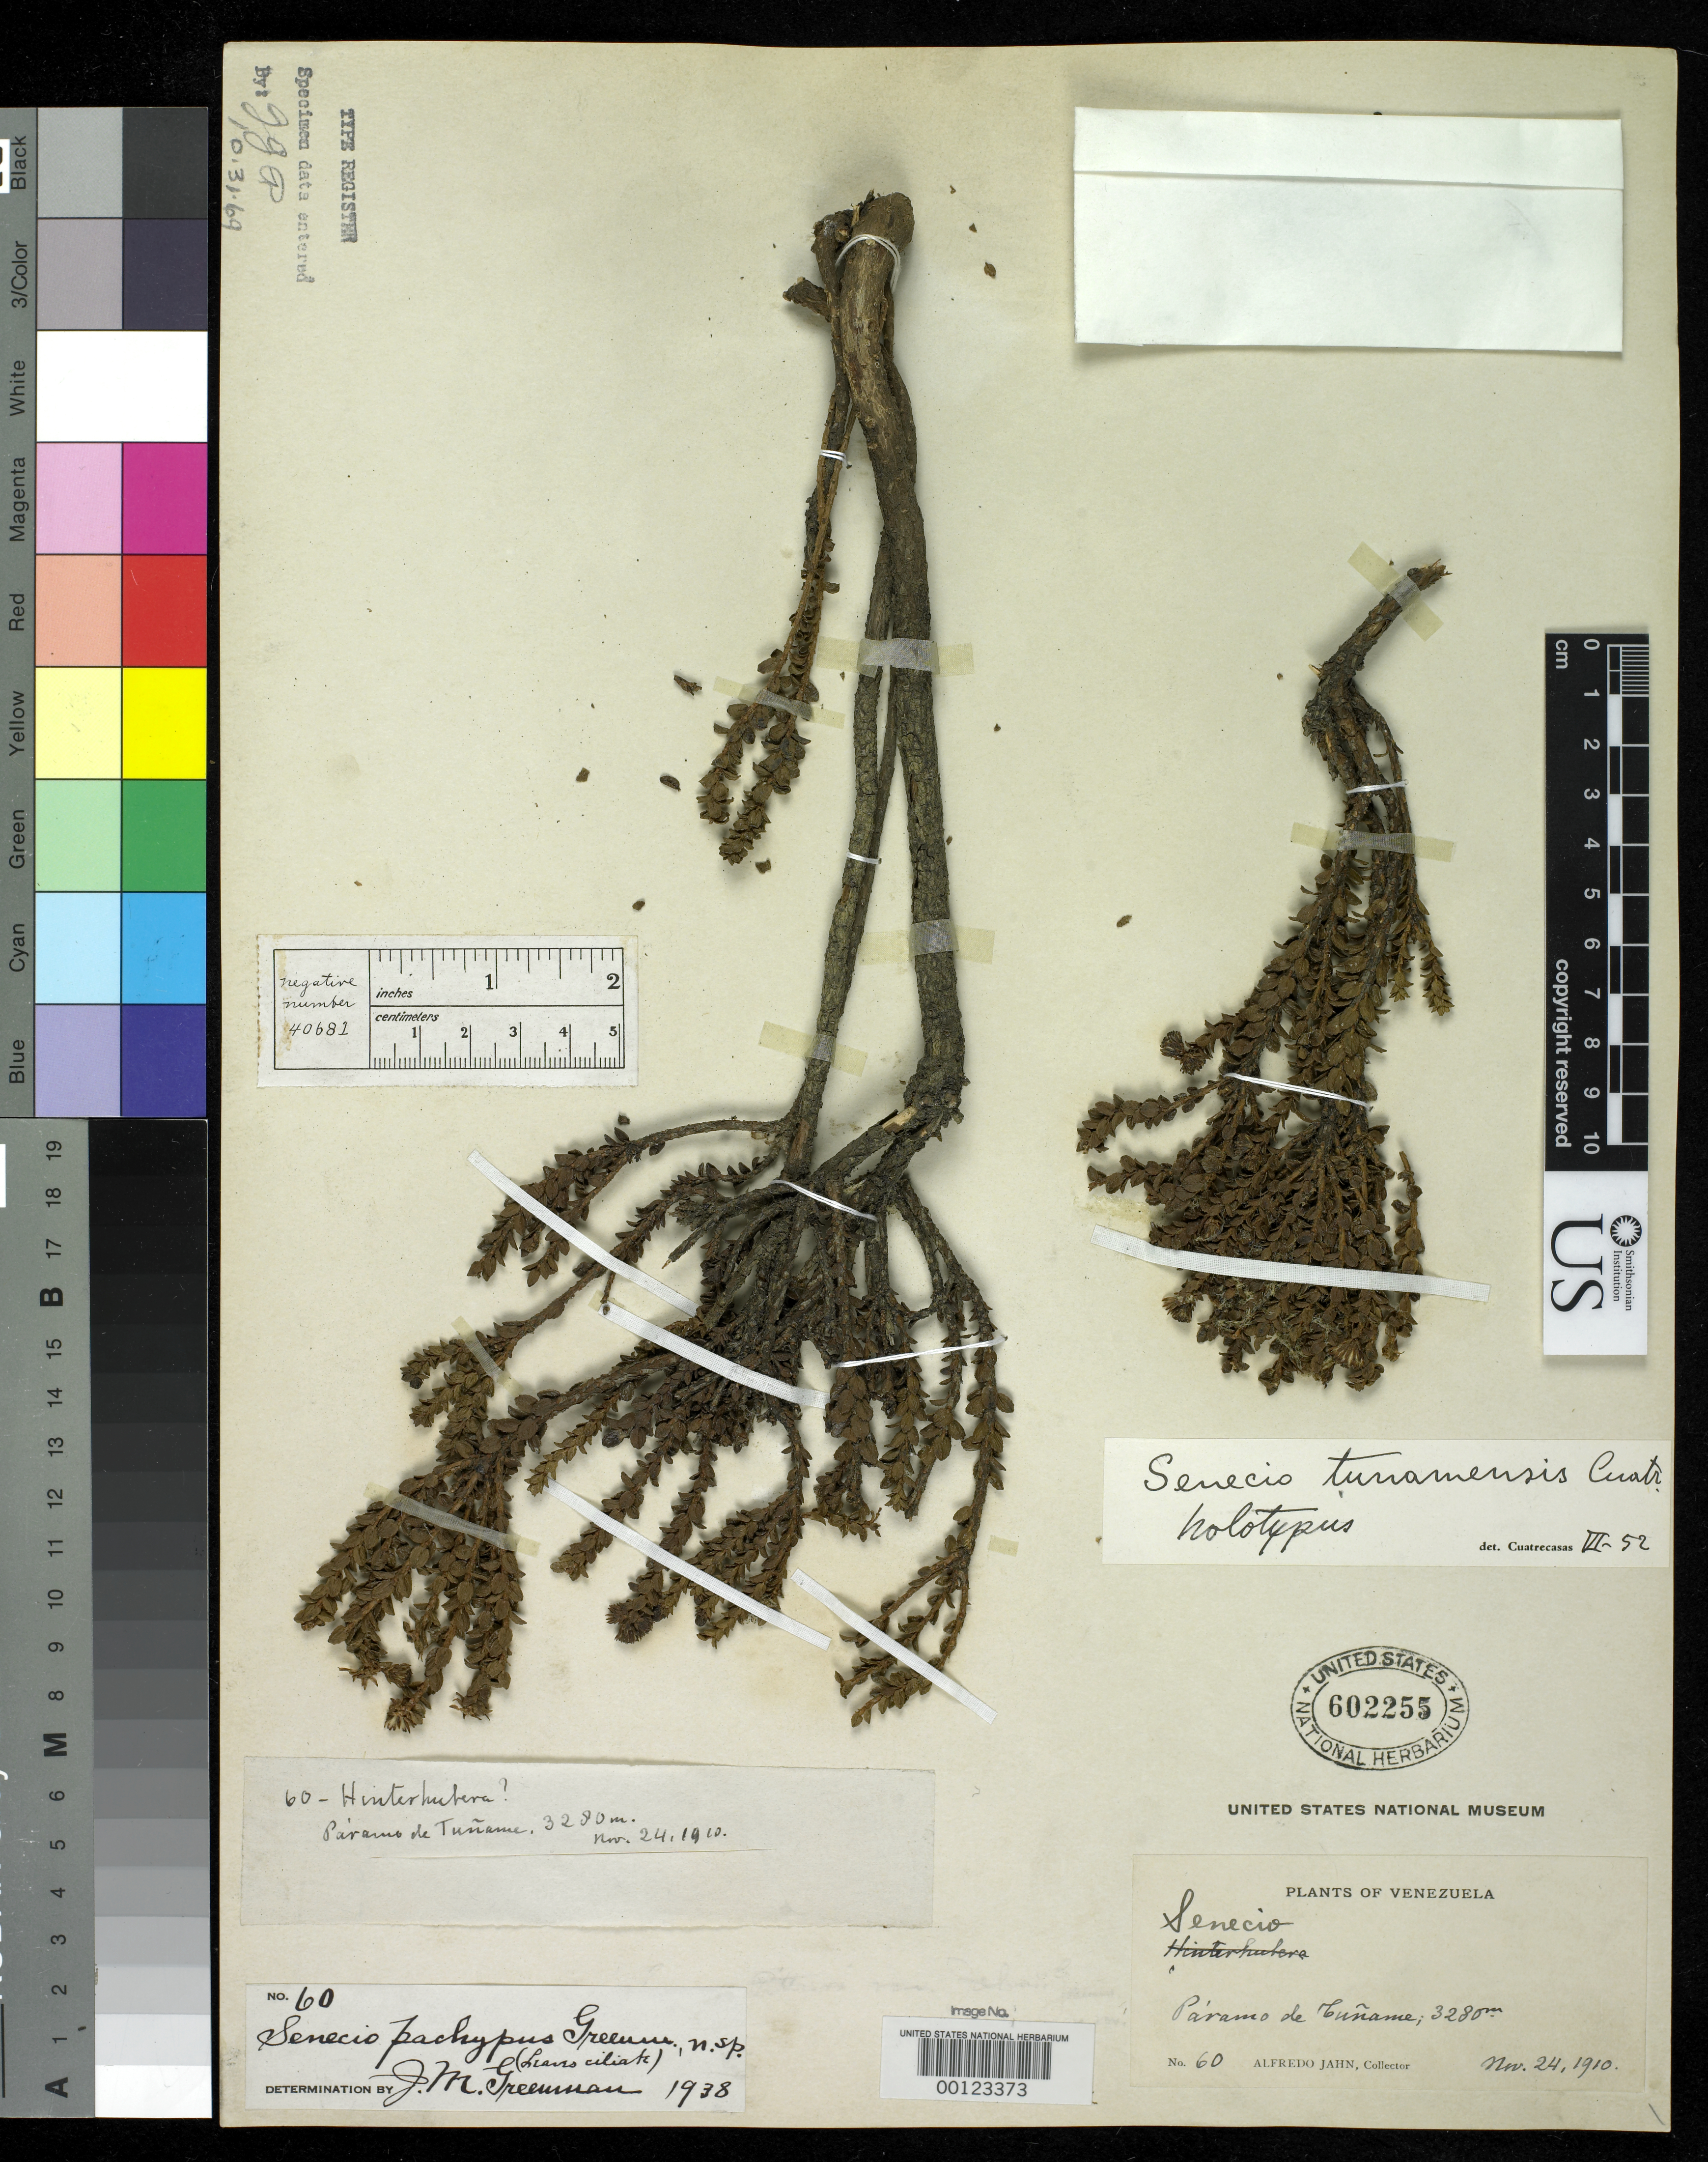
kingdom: Plantae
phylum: Tracheophyta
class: Magnoliopsida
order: Asterales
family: Asteraceae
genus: Senecio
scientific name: Senecio tunamensis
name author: Cuatrec.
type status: Holotype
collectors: A. Jahn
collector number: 60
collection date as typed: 24 Nov 1910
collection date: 1910-11-24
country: Venezuela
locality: Páramo de Tunama.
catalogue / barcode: US 602255